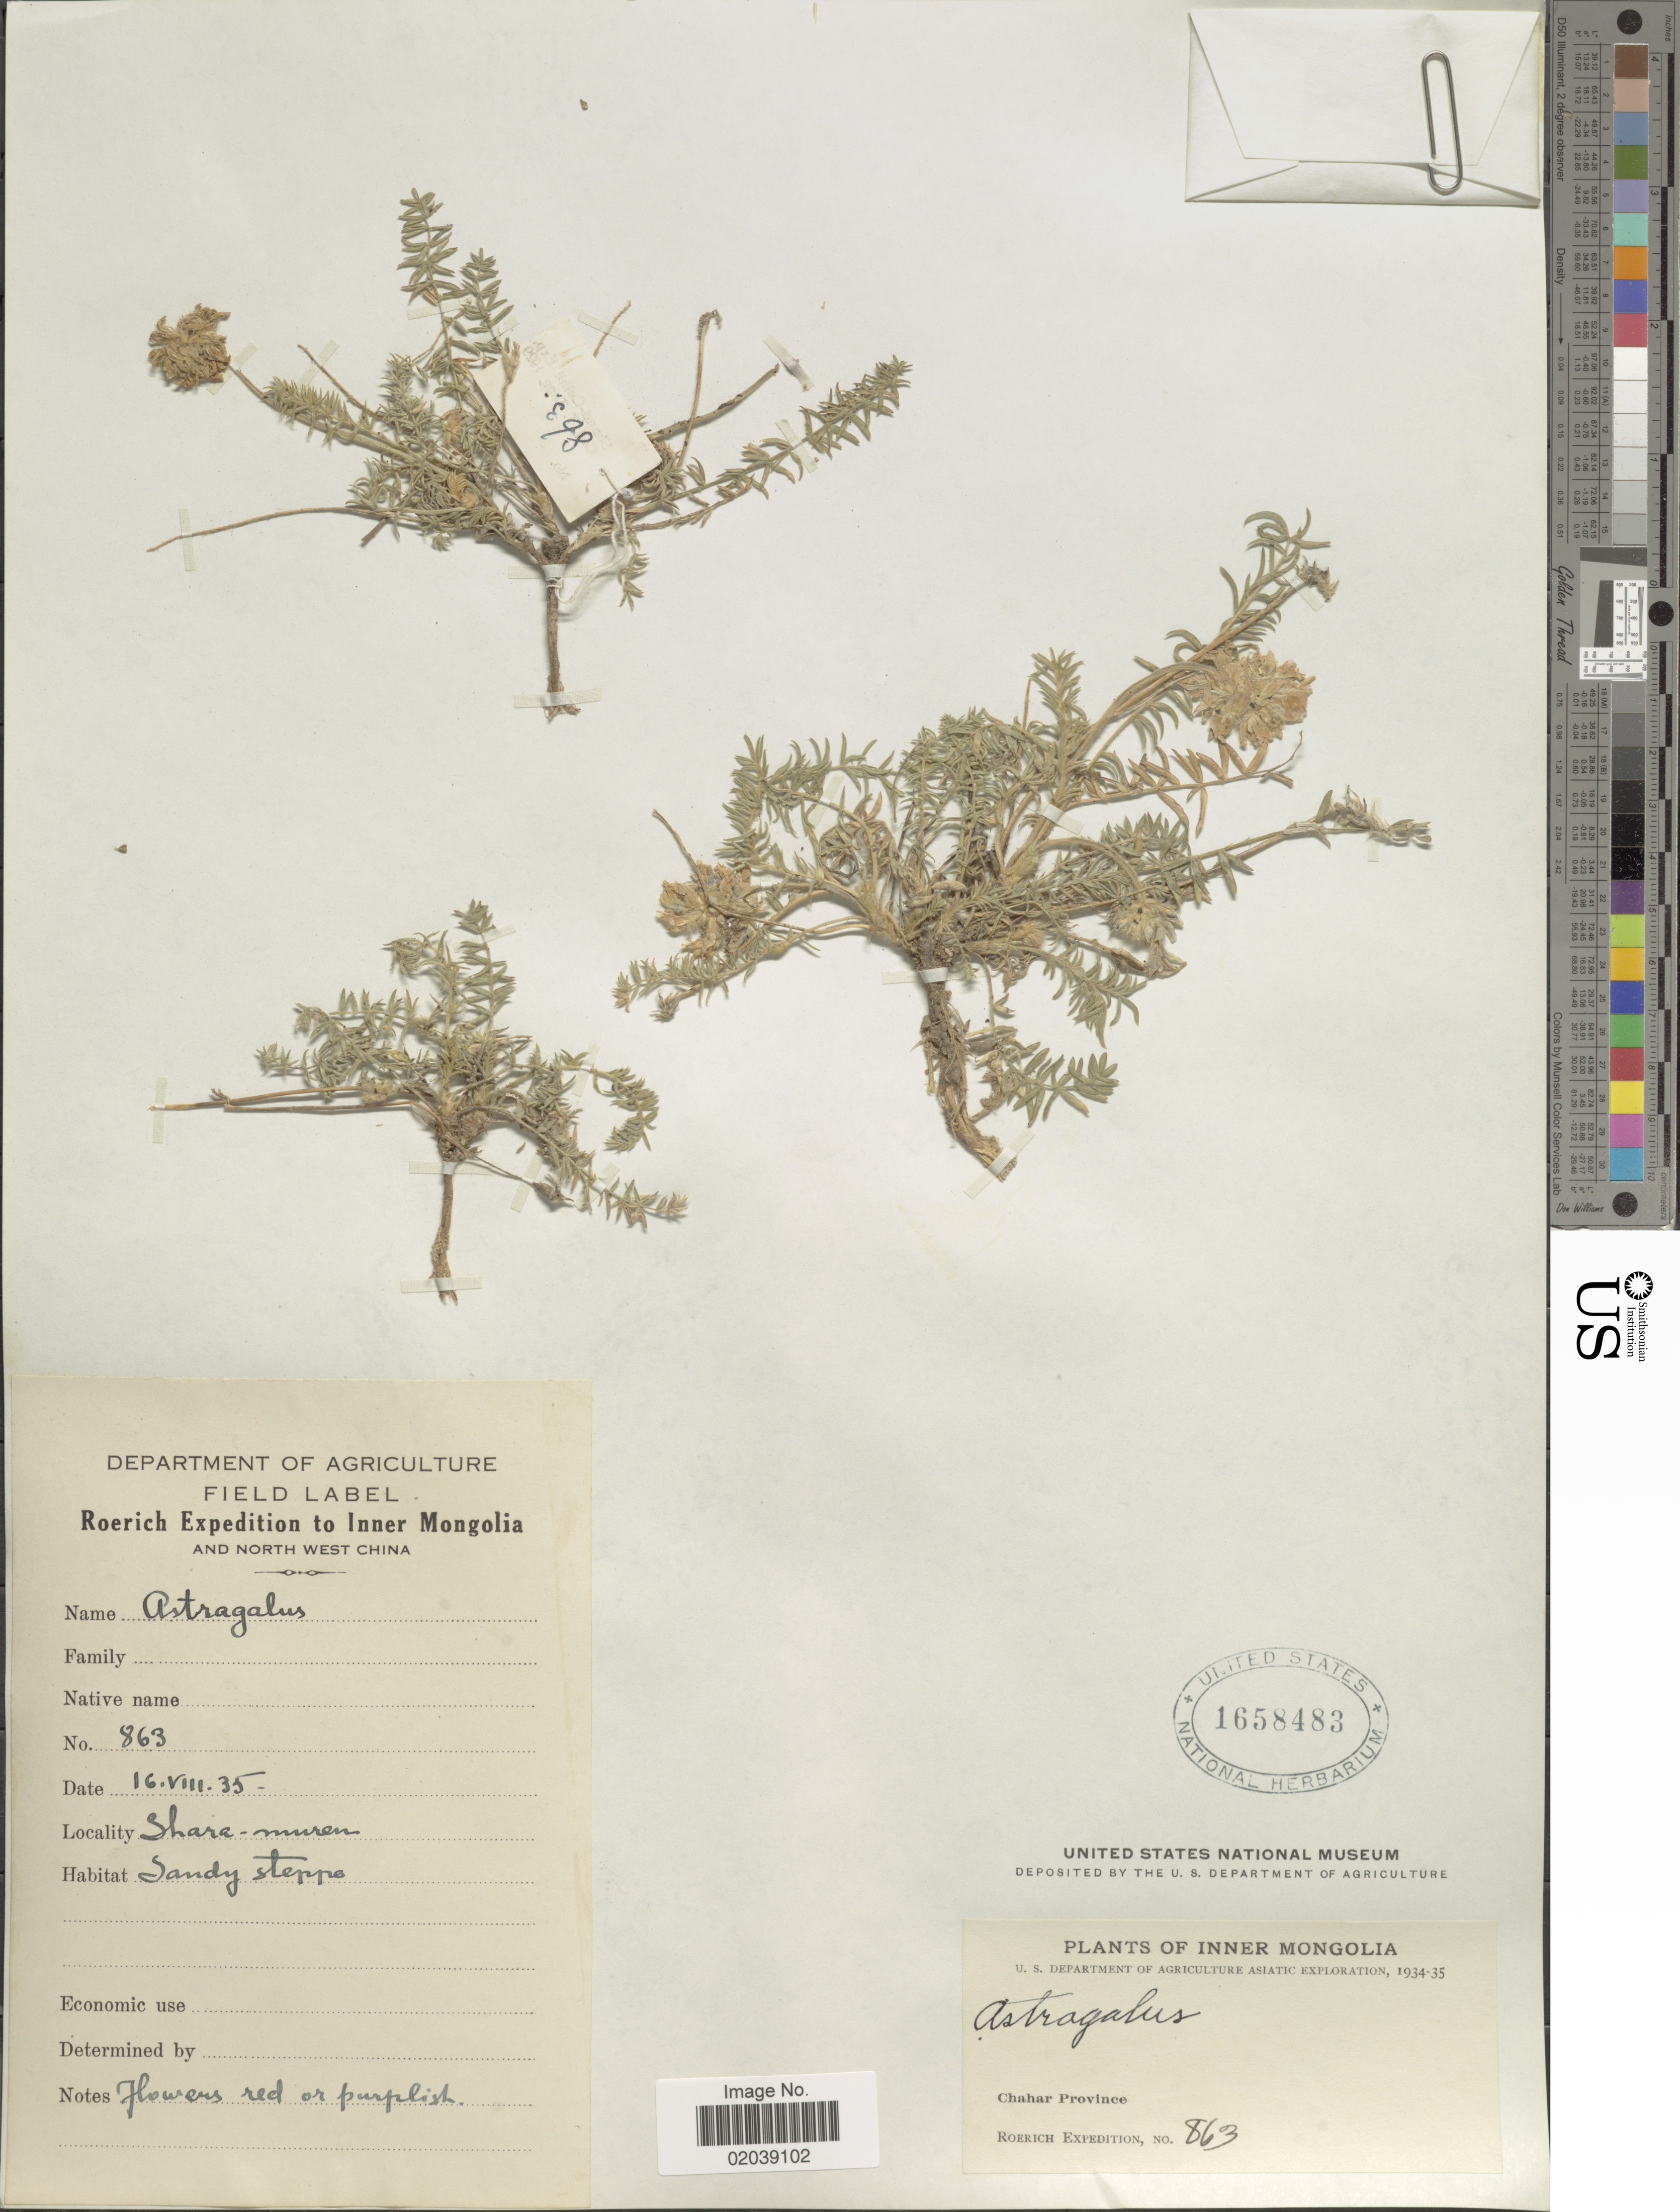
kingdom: Plantae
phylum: Tracheophyta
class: Magnoliopsida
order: Fabales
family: Fabaceae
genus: Astragalus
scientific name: Astragalus sp.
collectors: Roerich Expedition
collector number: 863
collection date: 1935-08-16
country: China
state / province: Nei Monggol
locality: Inner Mongolia, Chahar Province, Shara-muren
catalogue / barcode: US 1658483